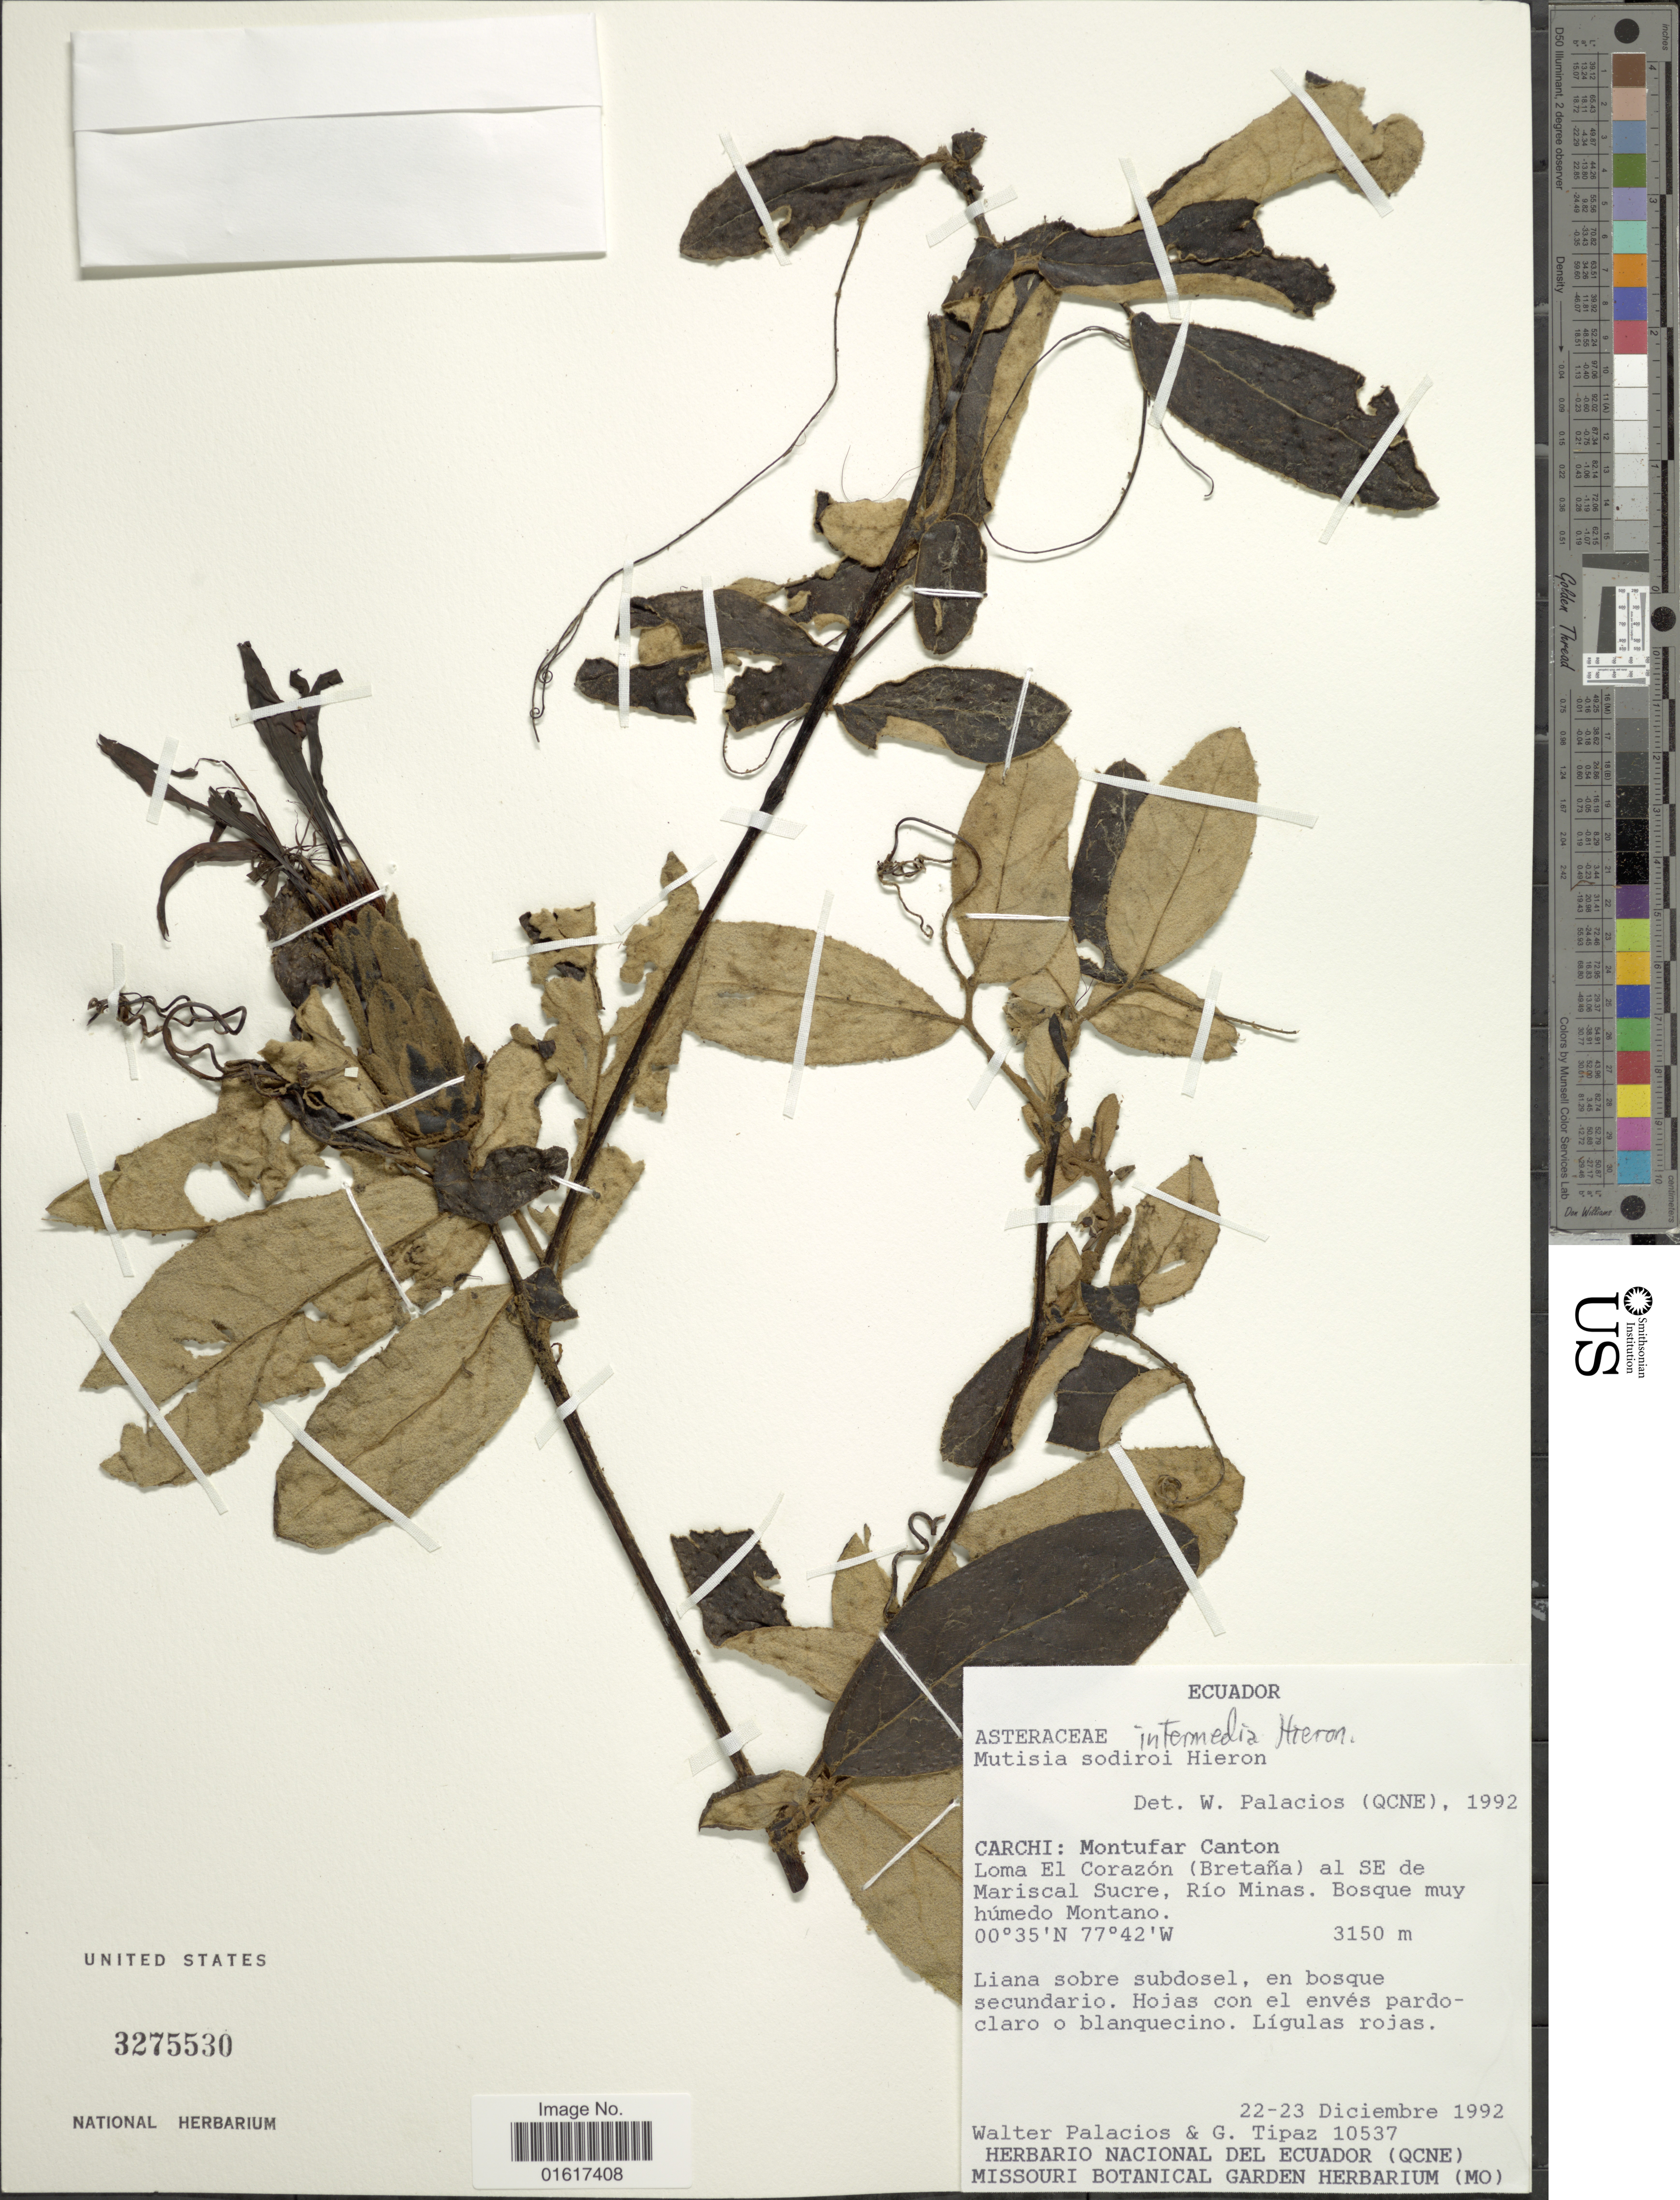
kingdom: Plantae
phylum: Tracheophyta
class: Magnoliopsida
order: Asterales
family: Asteraceae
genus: Mutisia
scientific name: Mutisia intermedia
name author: Hieron.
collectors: W. Palacios & G. Tipaz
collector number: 10537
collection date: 1992-12-22/1992-12-23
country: Ecuador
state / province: Carchi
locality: Montufar Canton. Loma El Corazón (Bretaña) al SE de Mariscal Sucre, Río Minas. Bosque muy húmedo Montano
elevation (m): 3150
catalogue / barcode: US 3275530